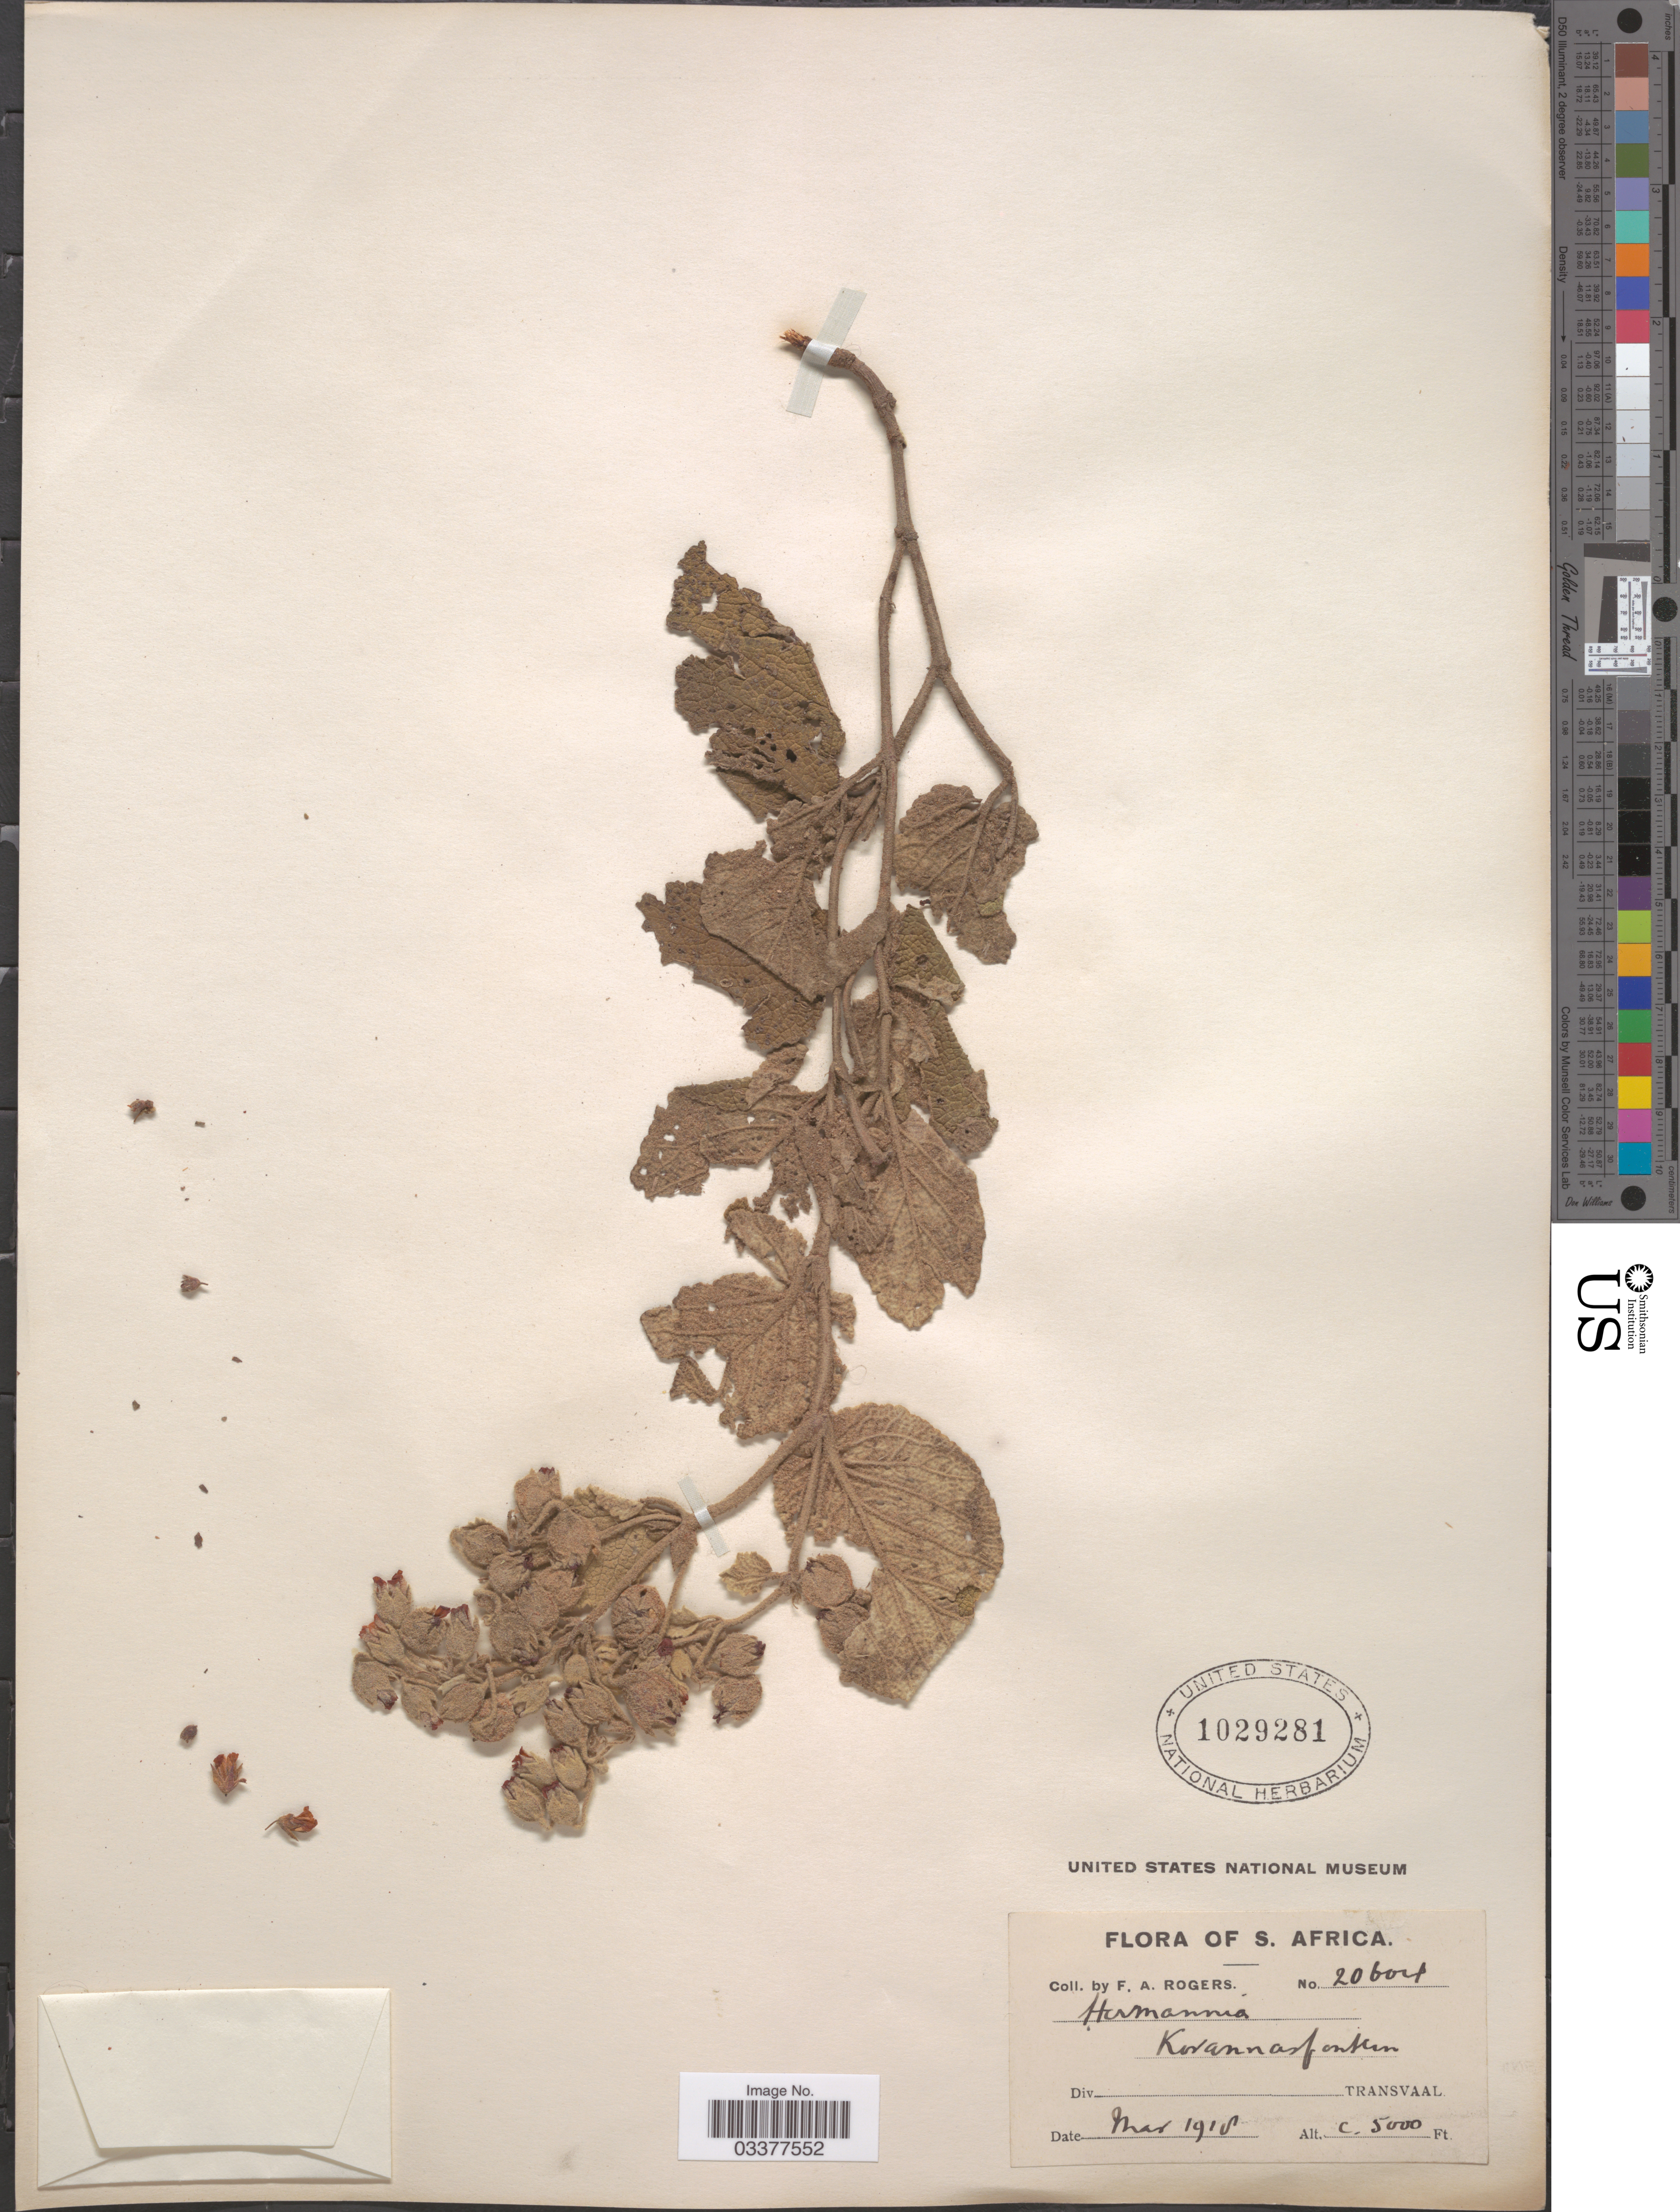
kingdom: Plantae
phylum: Tracheophyta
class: Magnoliopsida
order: Malvales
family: Malvaceae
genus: Hermannia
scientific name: Hermannia sp.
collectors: F. A. Rogers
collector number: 20604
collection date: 1918-03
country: South Africa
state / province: North West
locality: Korannasfontein [Korannafontein], Transvaal, S. Africa.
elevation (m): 1524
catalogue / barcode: US 1029281